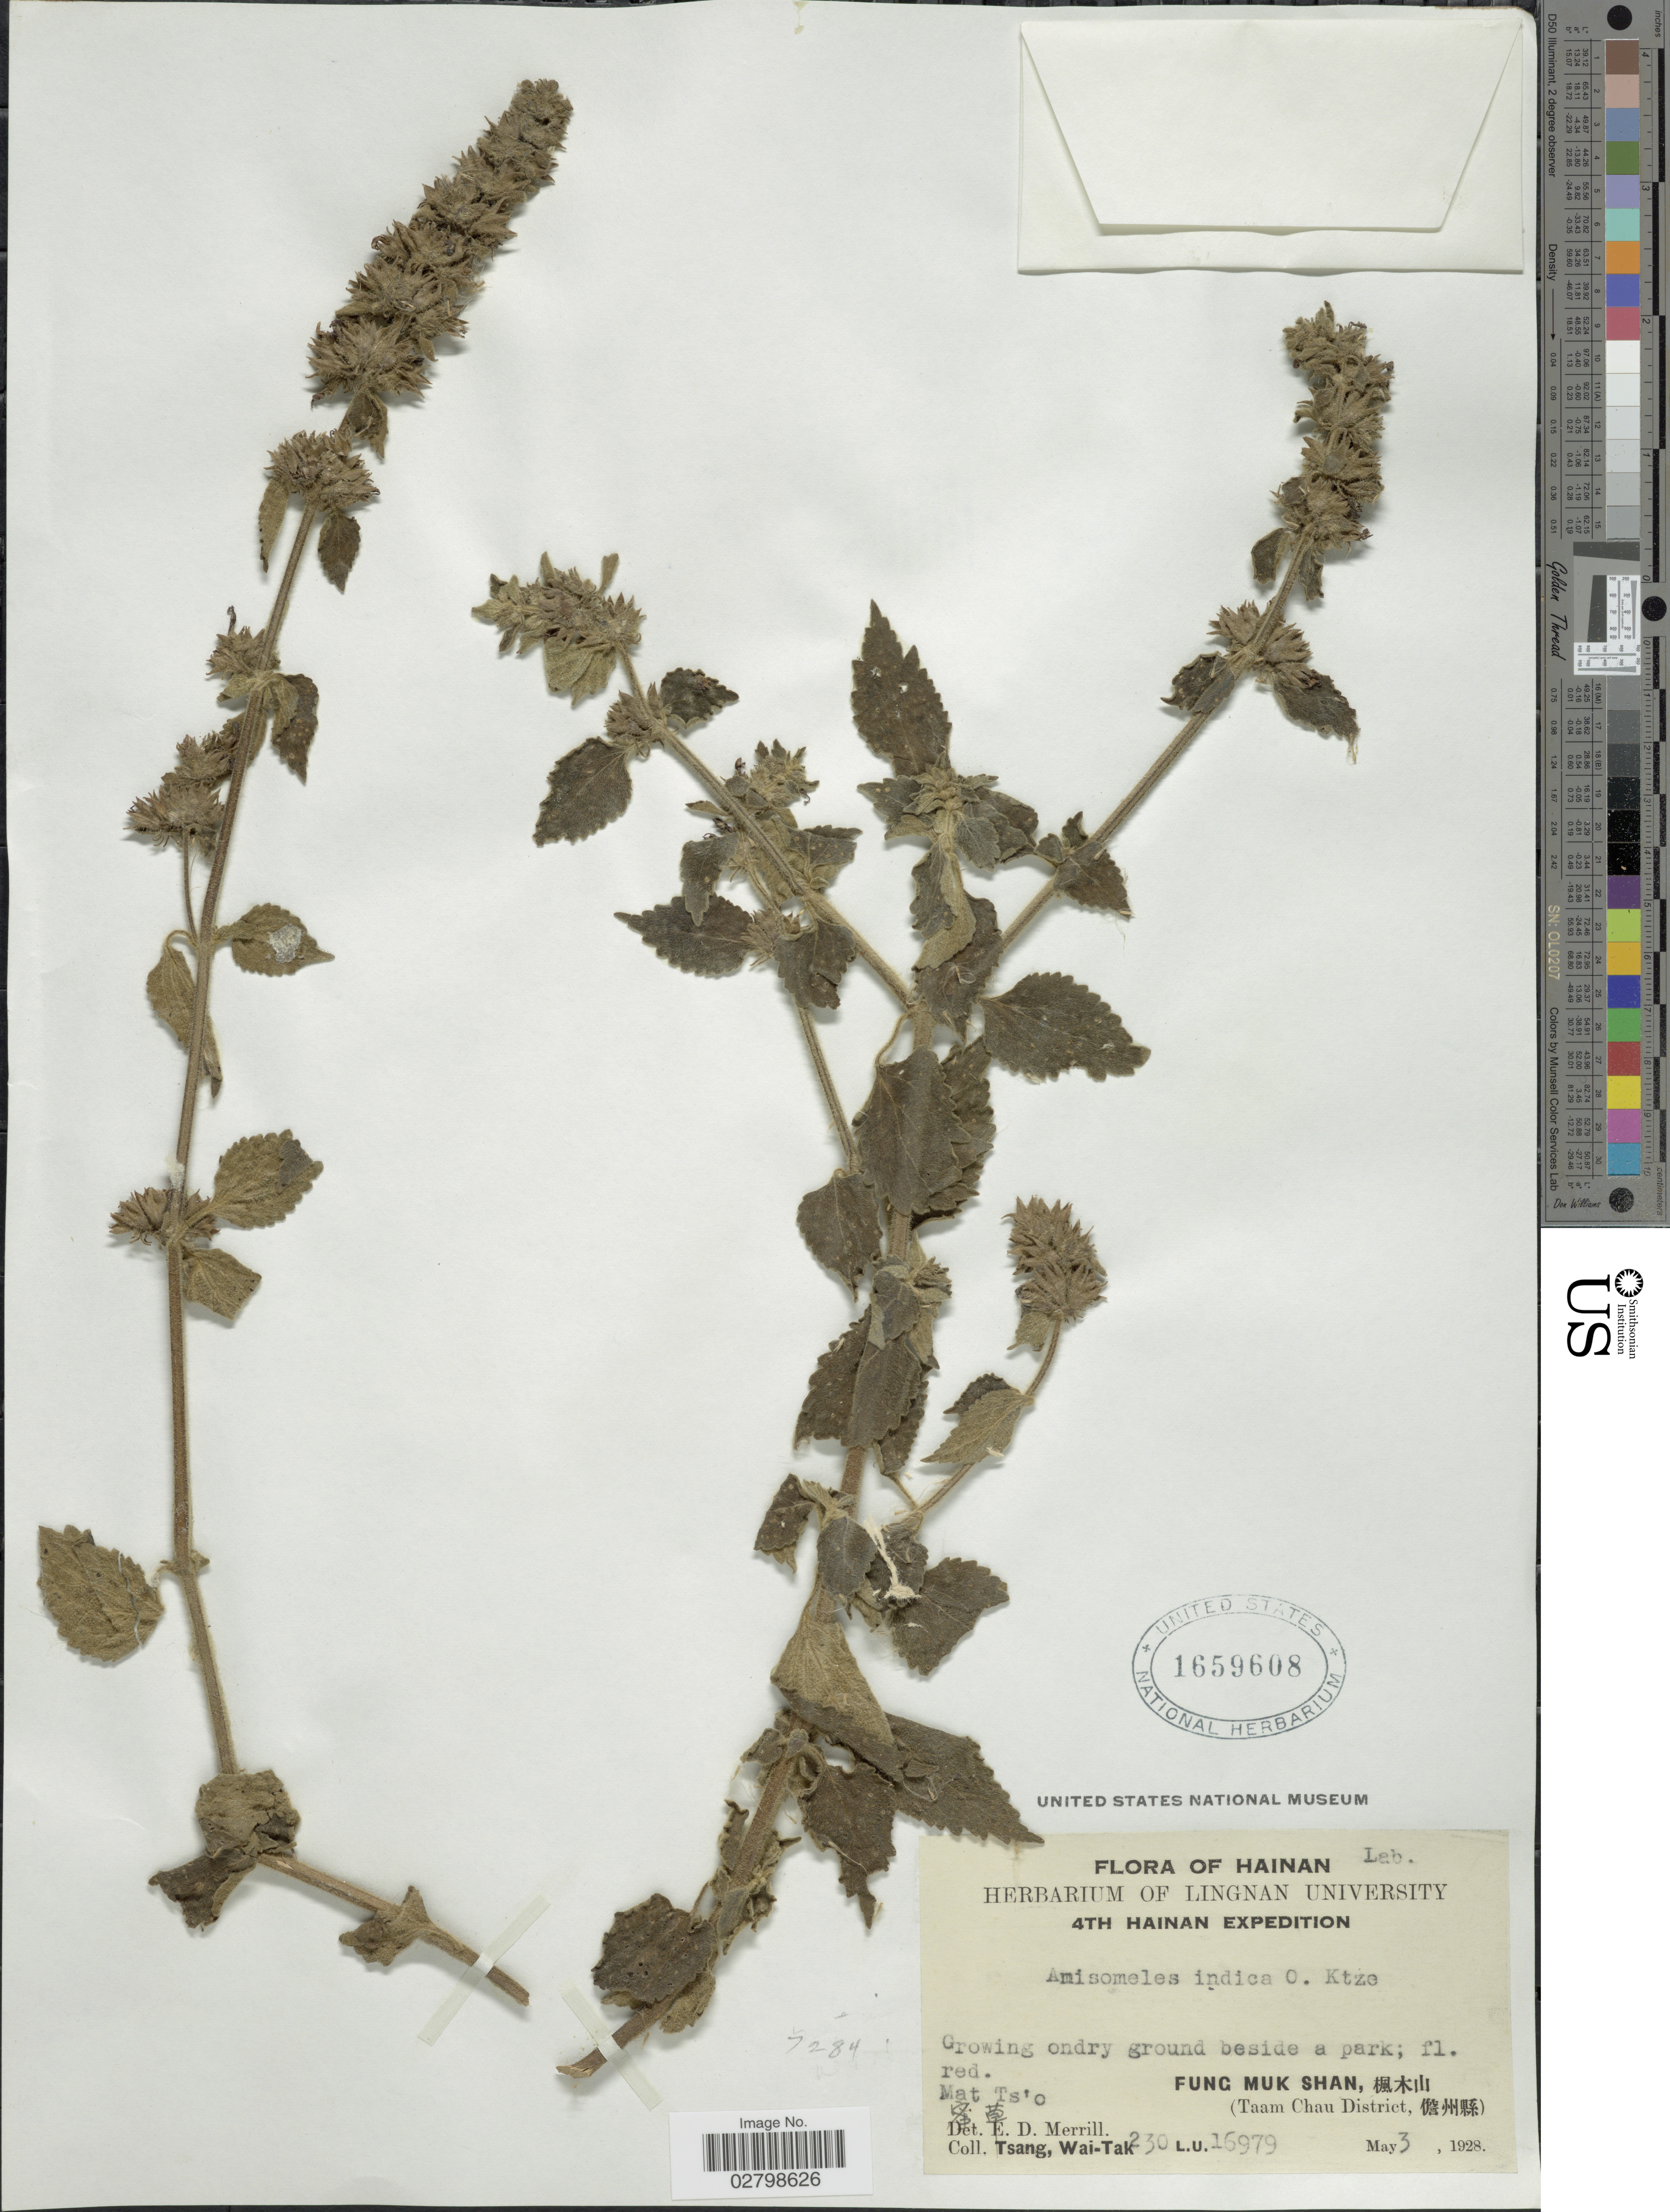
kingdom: Plantae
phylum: Tracheophyta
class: Magnoliopsida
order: Lamiales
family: Lamiaceae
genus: Anisomeles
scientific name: Anisomeles indica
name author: (L.) Kuntze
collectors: W. T. Tsang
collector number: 230L.U.16979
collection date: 1928-05-03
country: China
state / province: Hainan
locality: Mat Ts'o. Fung Muk Shan, X. (Taam Chau District, X).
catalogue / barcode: US 1659608